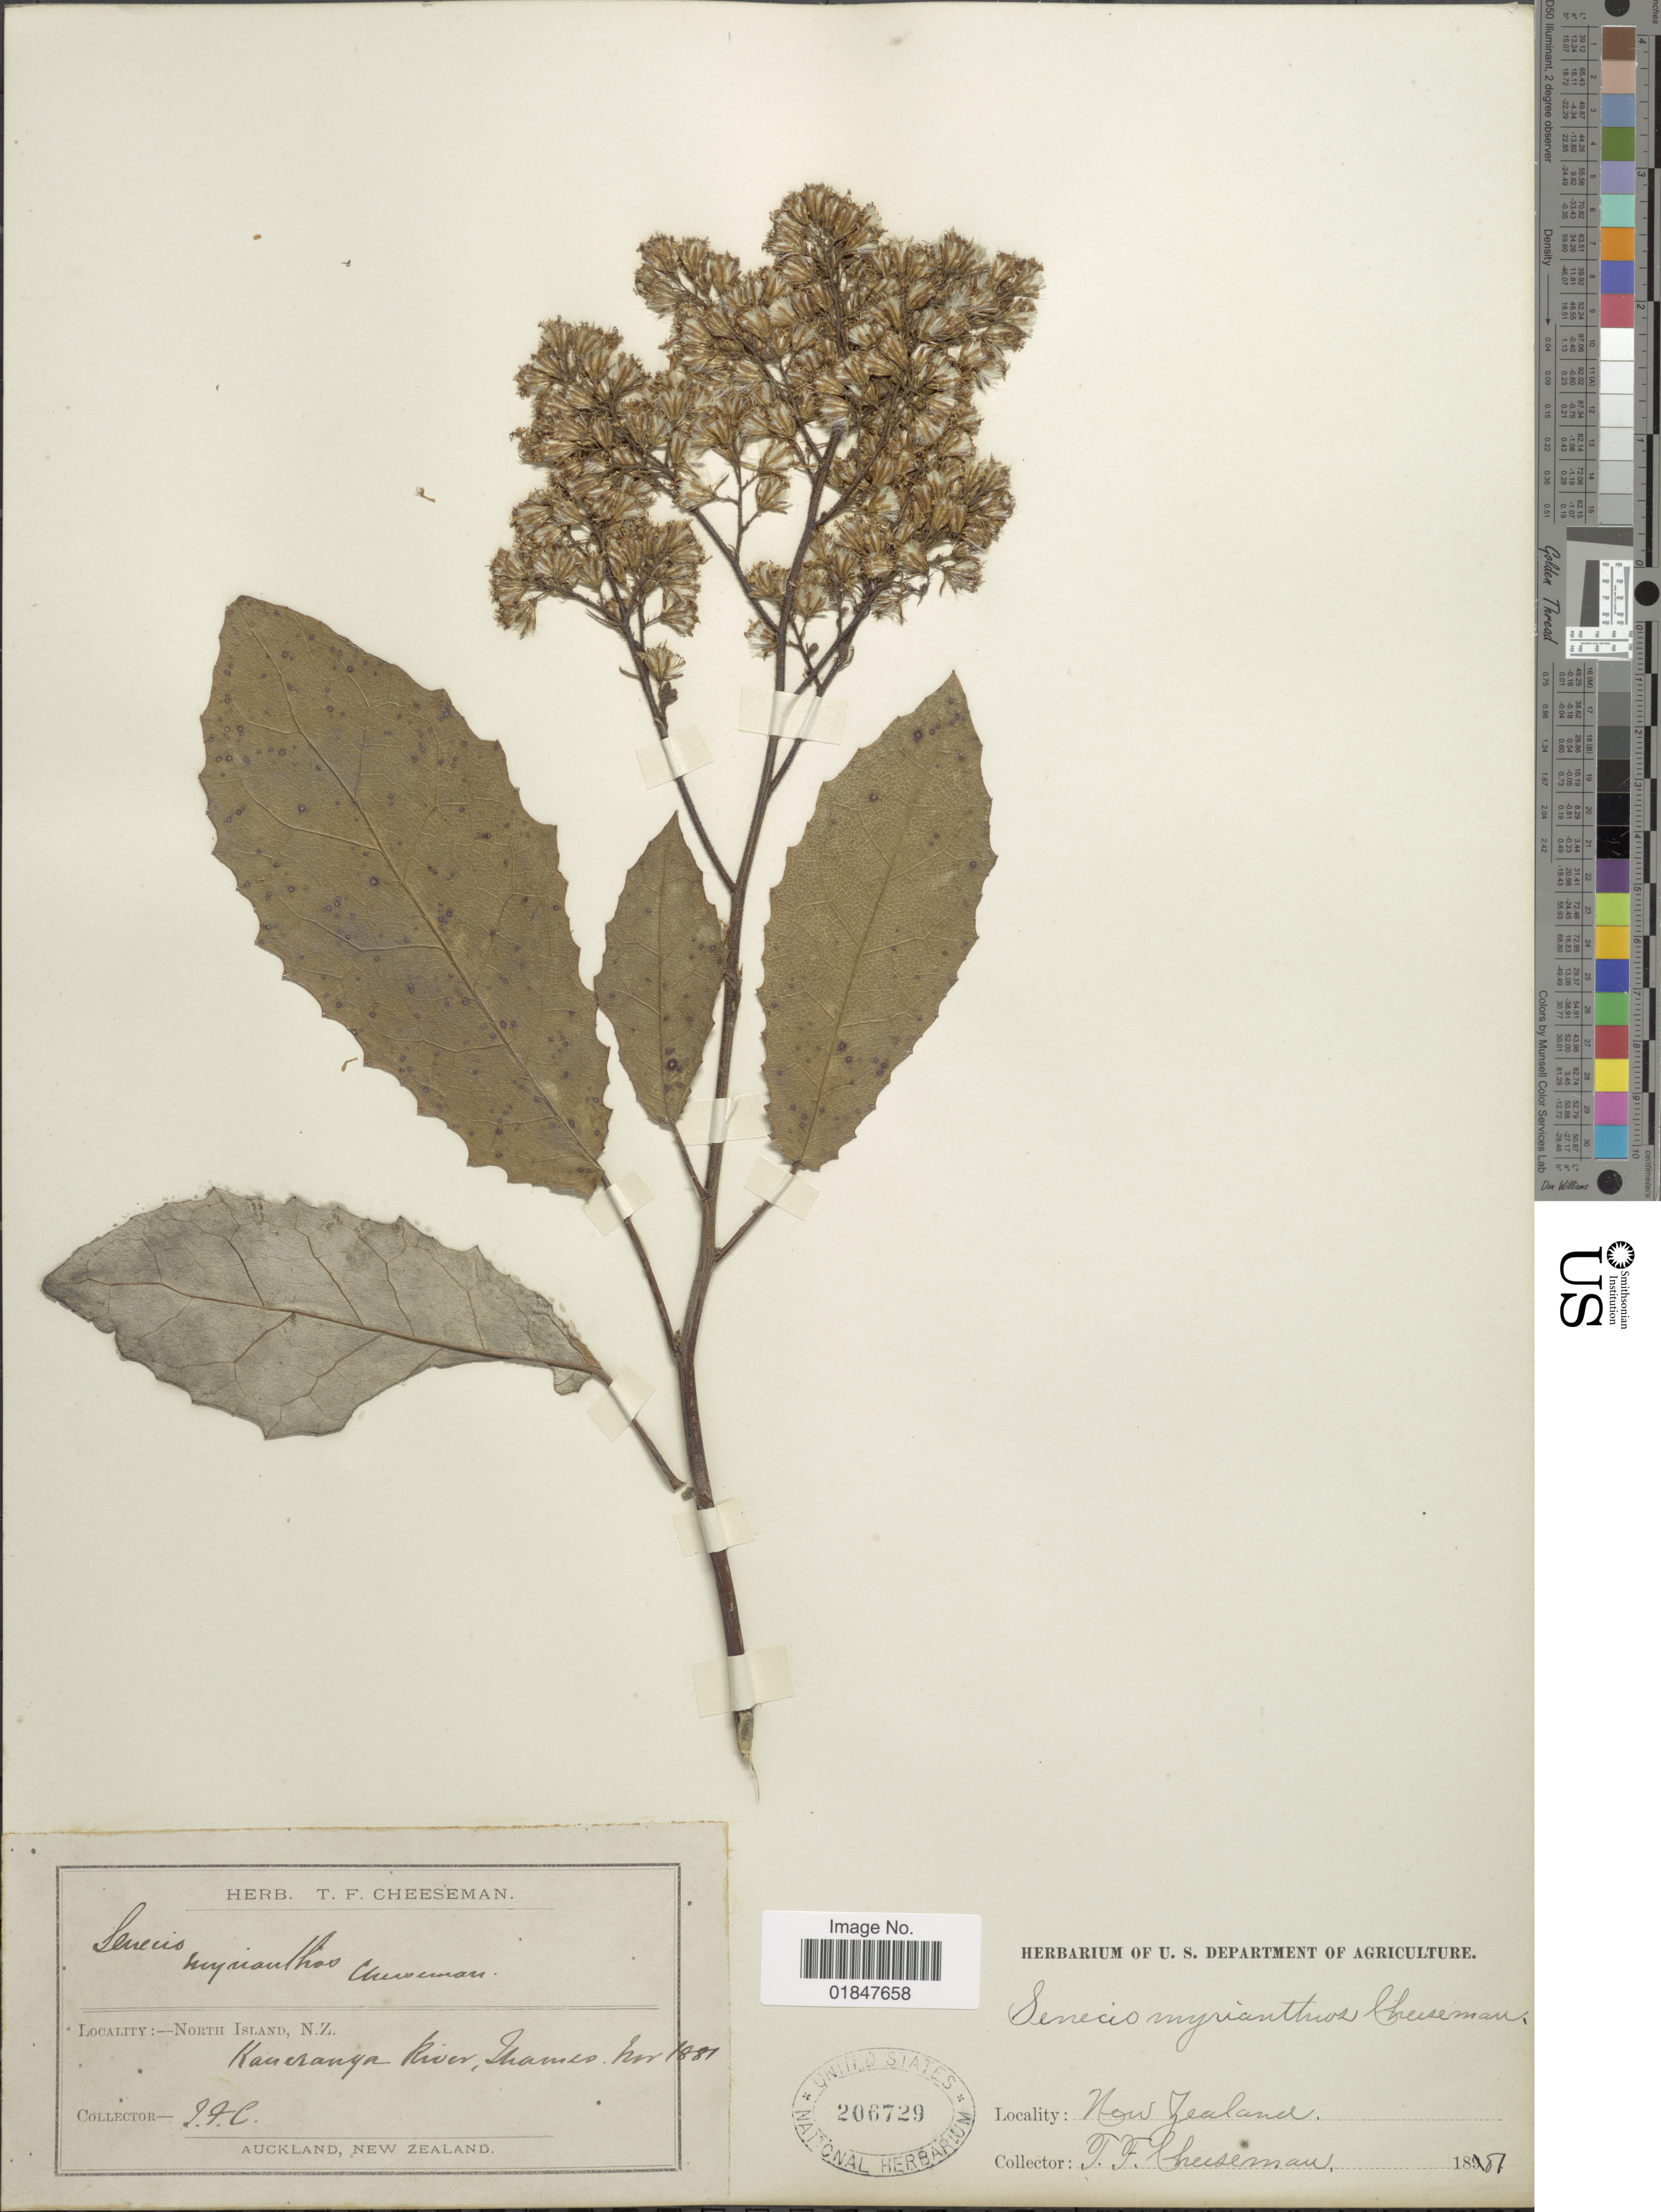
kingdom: Plantae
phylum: Tracheophyta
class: Magnoliopsida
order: Asterales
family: Asteraceae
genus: Brachyglottis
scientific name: Brachyglottis myrianthos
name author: (Cheeseman) D.G. Drury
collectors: T. F. Cheeseman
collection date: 1881-11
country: New Zealand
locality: North Island, Kauaeranga River, Thames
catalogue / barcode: US 206729